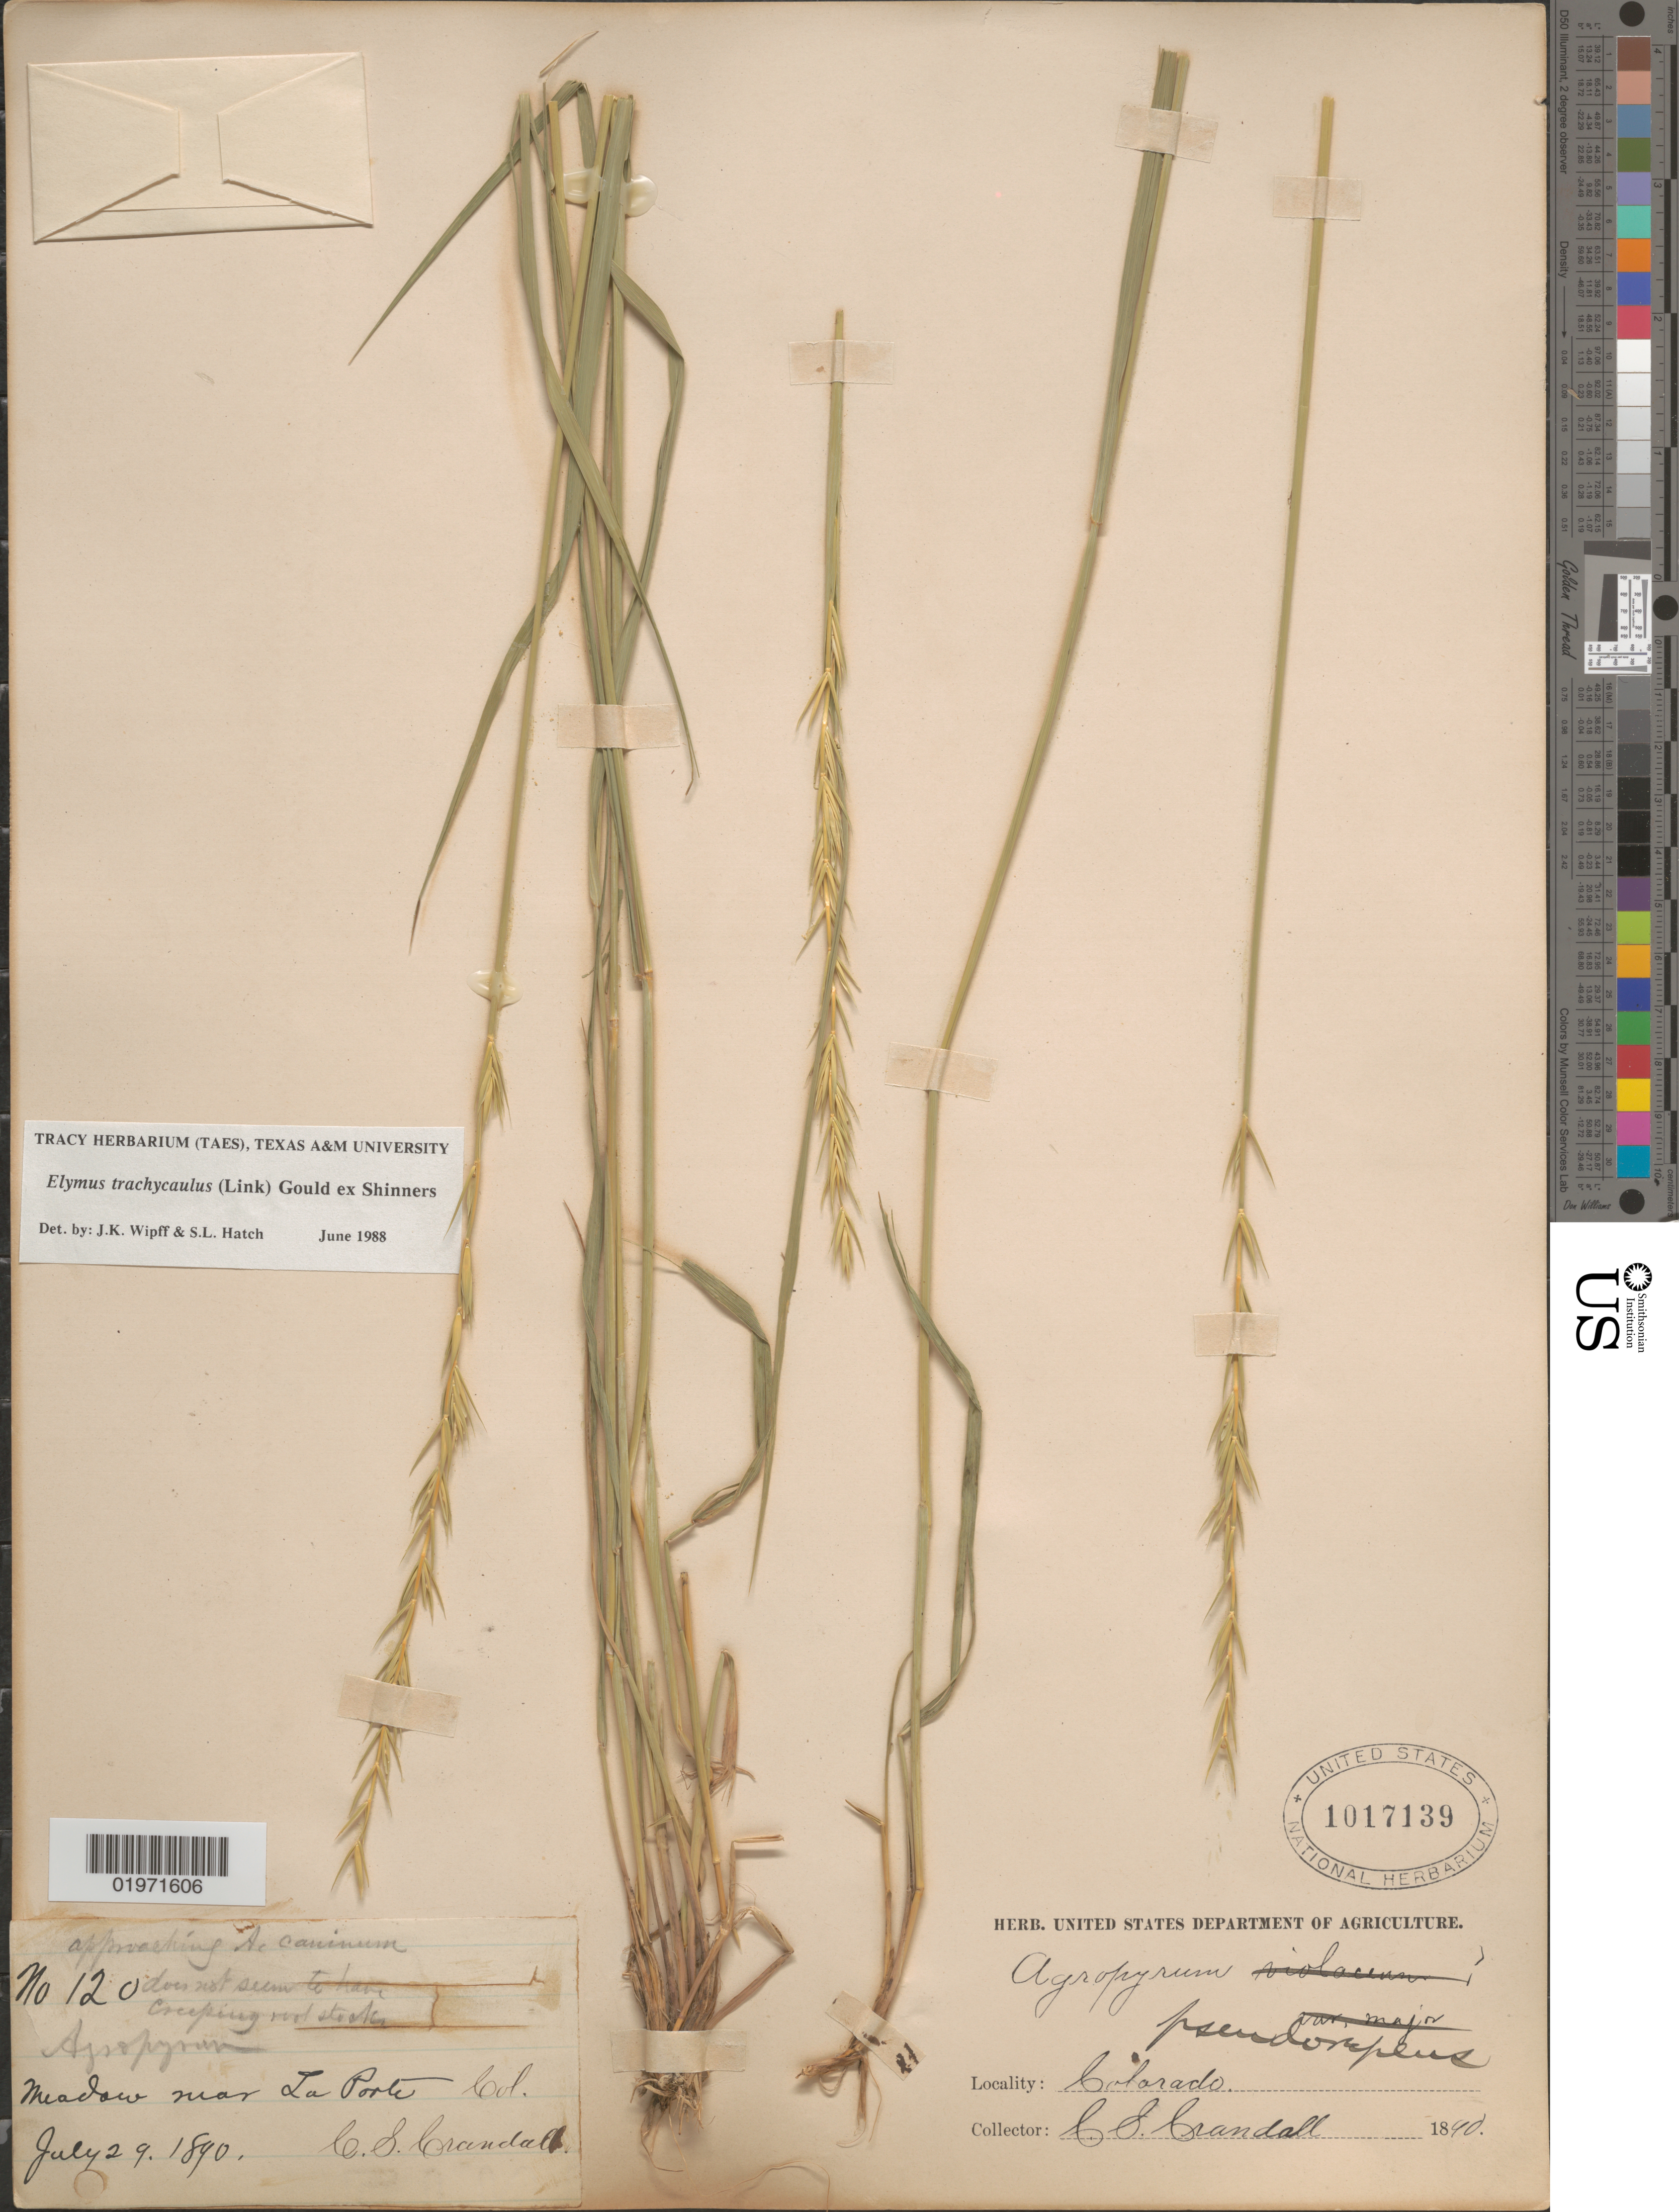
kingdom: Plantae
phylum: Tracheophyta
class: Liliopsida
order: Poales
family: Poaceae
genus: Elymus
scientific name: Elymus trachycaulus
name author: (Link) Gould ex Shinners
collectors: C. Crandall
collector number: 120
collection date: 1890-07-29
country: United States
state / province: Colorado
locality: Meadow near La Porte.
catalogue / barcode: US 1017139